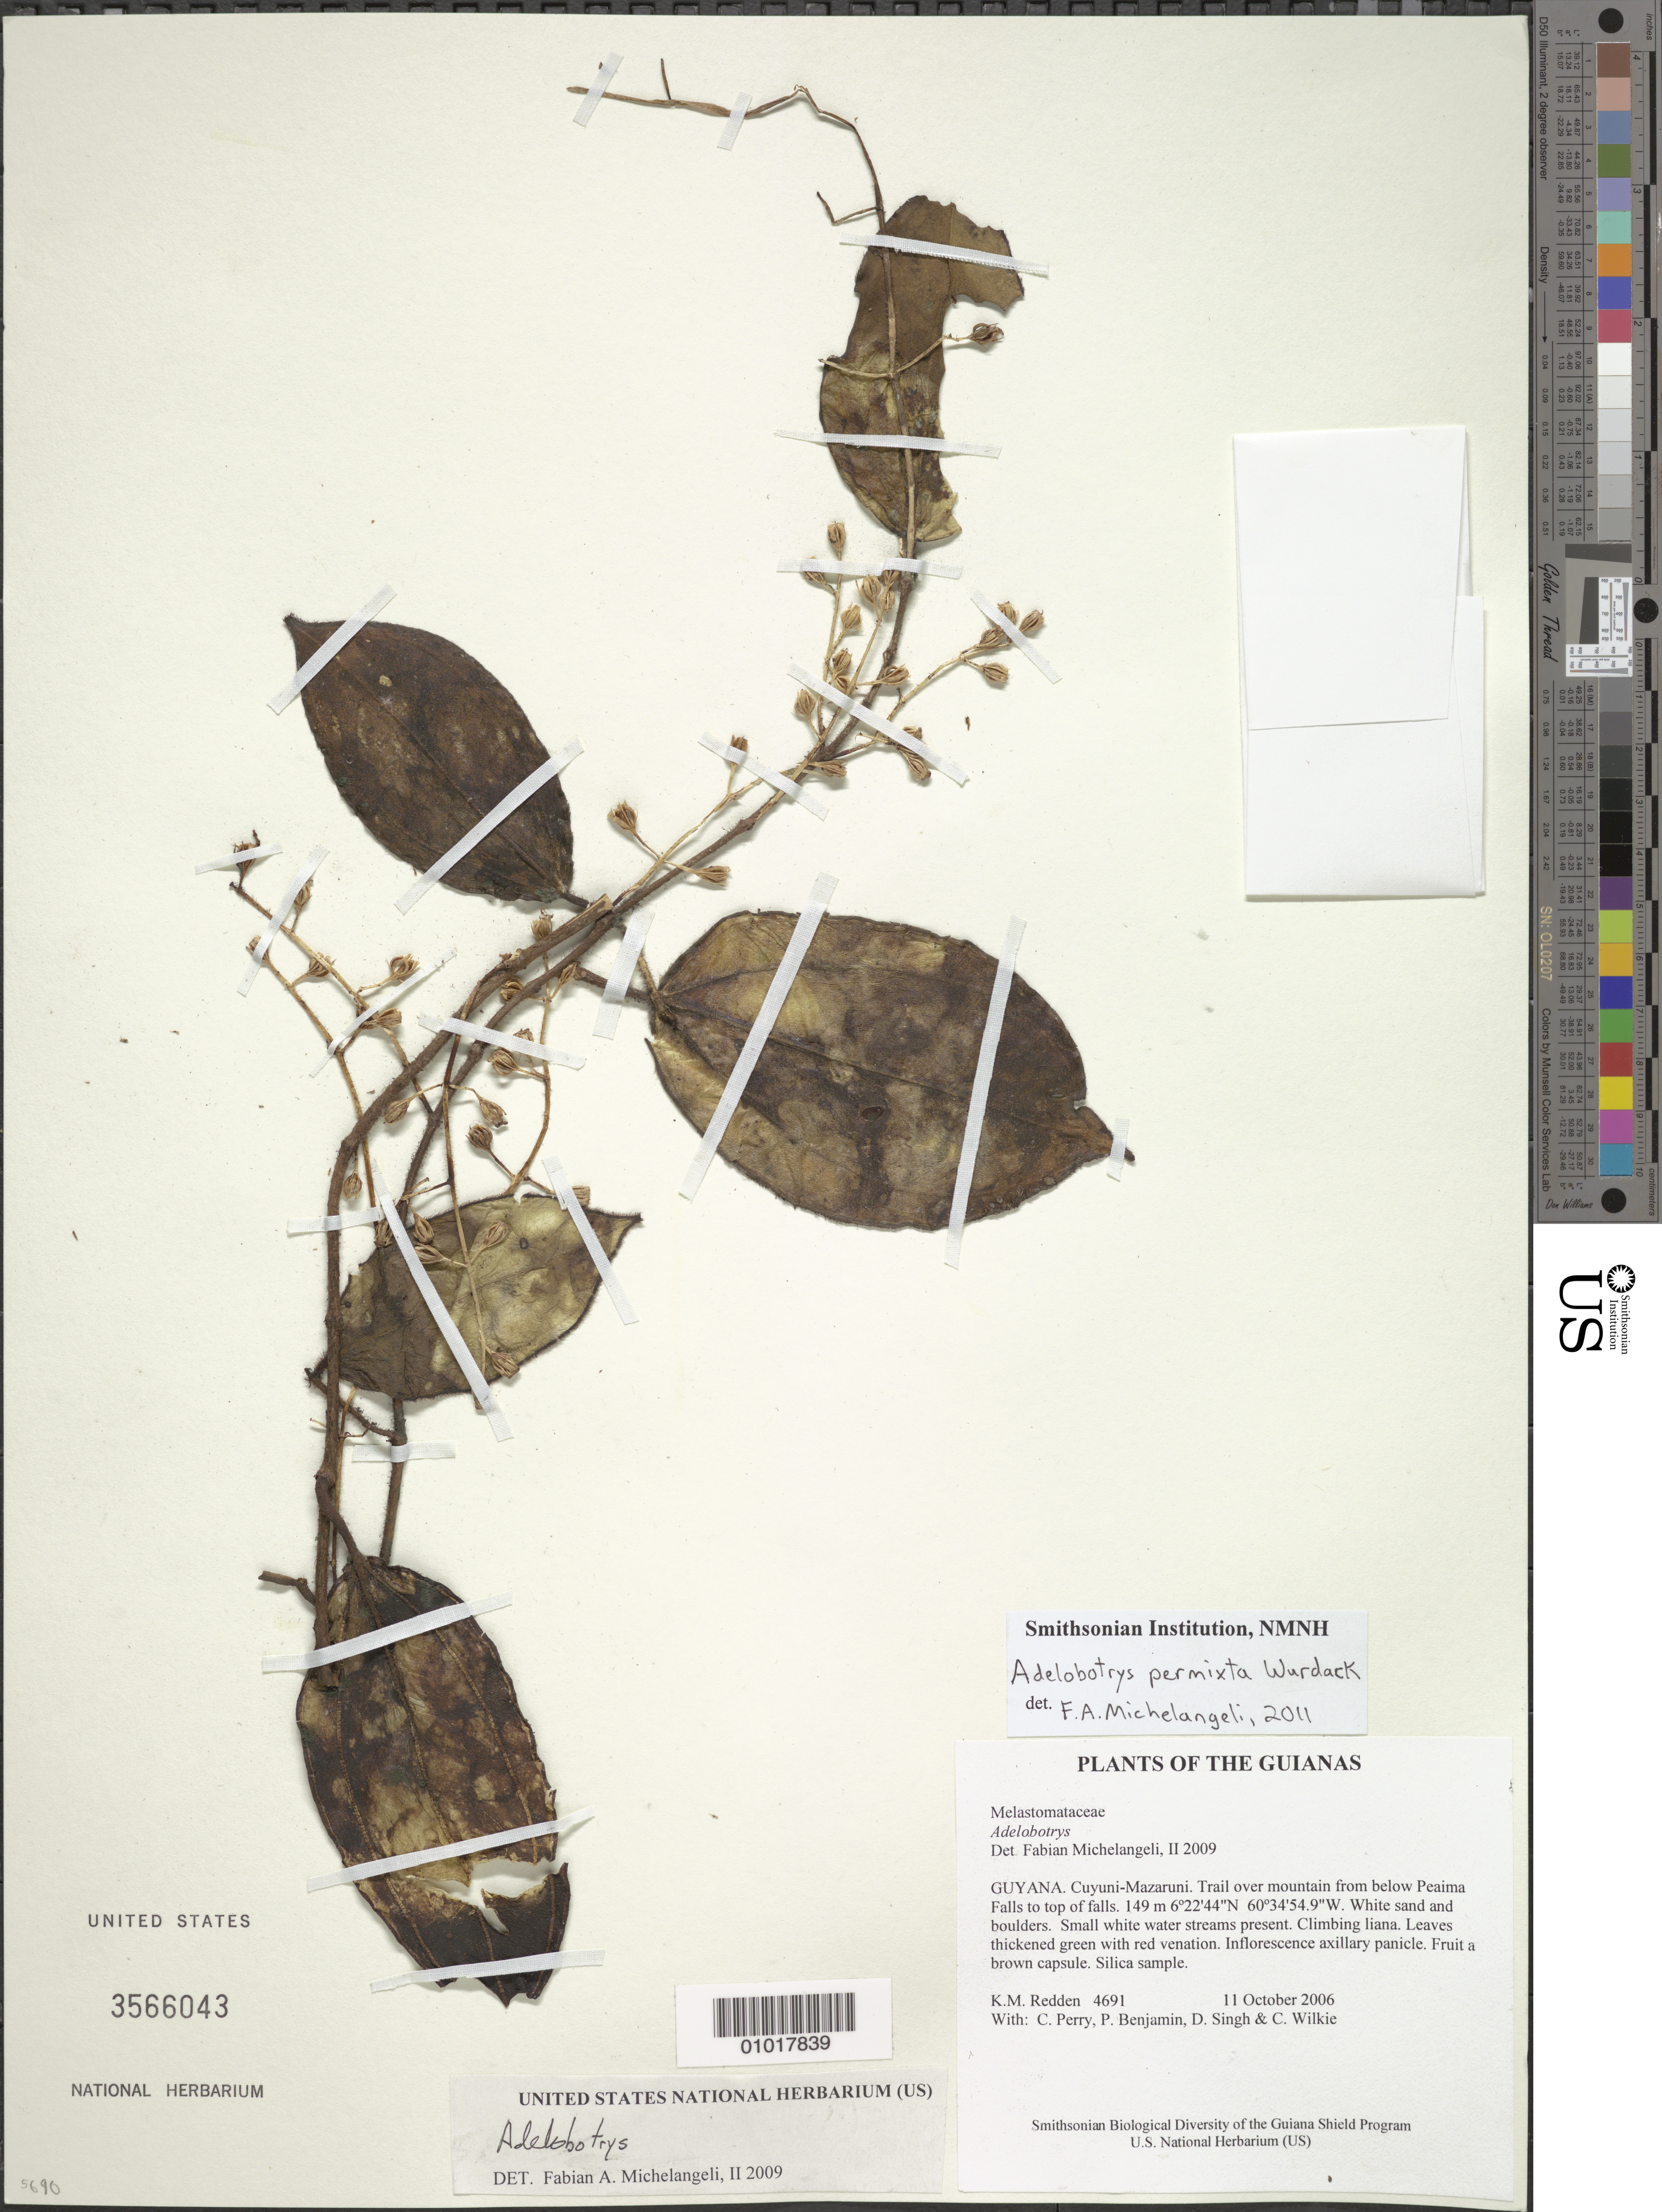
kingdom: Plantae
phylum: Tracheophyta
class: Magnoliopsida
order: Myrtales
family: Melastomataceae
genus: Adelobotrys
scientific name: Adelobotrys permixta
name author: Wurdack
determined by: Michelangeli, F. A.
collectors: K. M. Redden, C. Perry, P. Benjamin, D. Singh & C. Wilkie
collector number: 4691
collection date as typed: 11 October 2006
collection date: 2006-10-11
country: Guyana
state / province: Cuyuni-Mazaruni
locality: Trail over mountain from below Peaima Falls to top of falls.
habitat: White sand and boulders. Small white water streams present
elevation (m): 149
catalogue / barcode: US 3566043